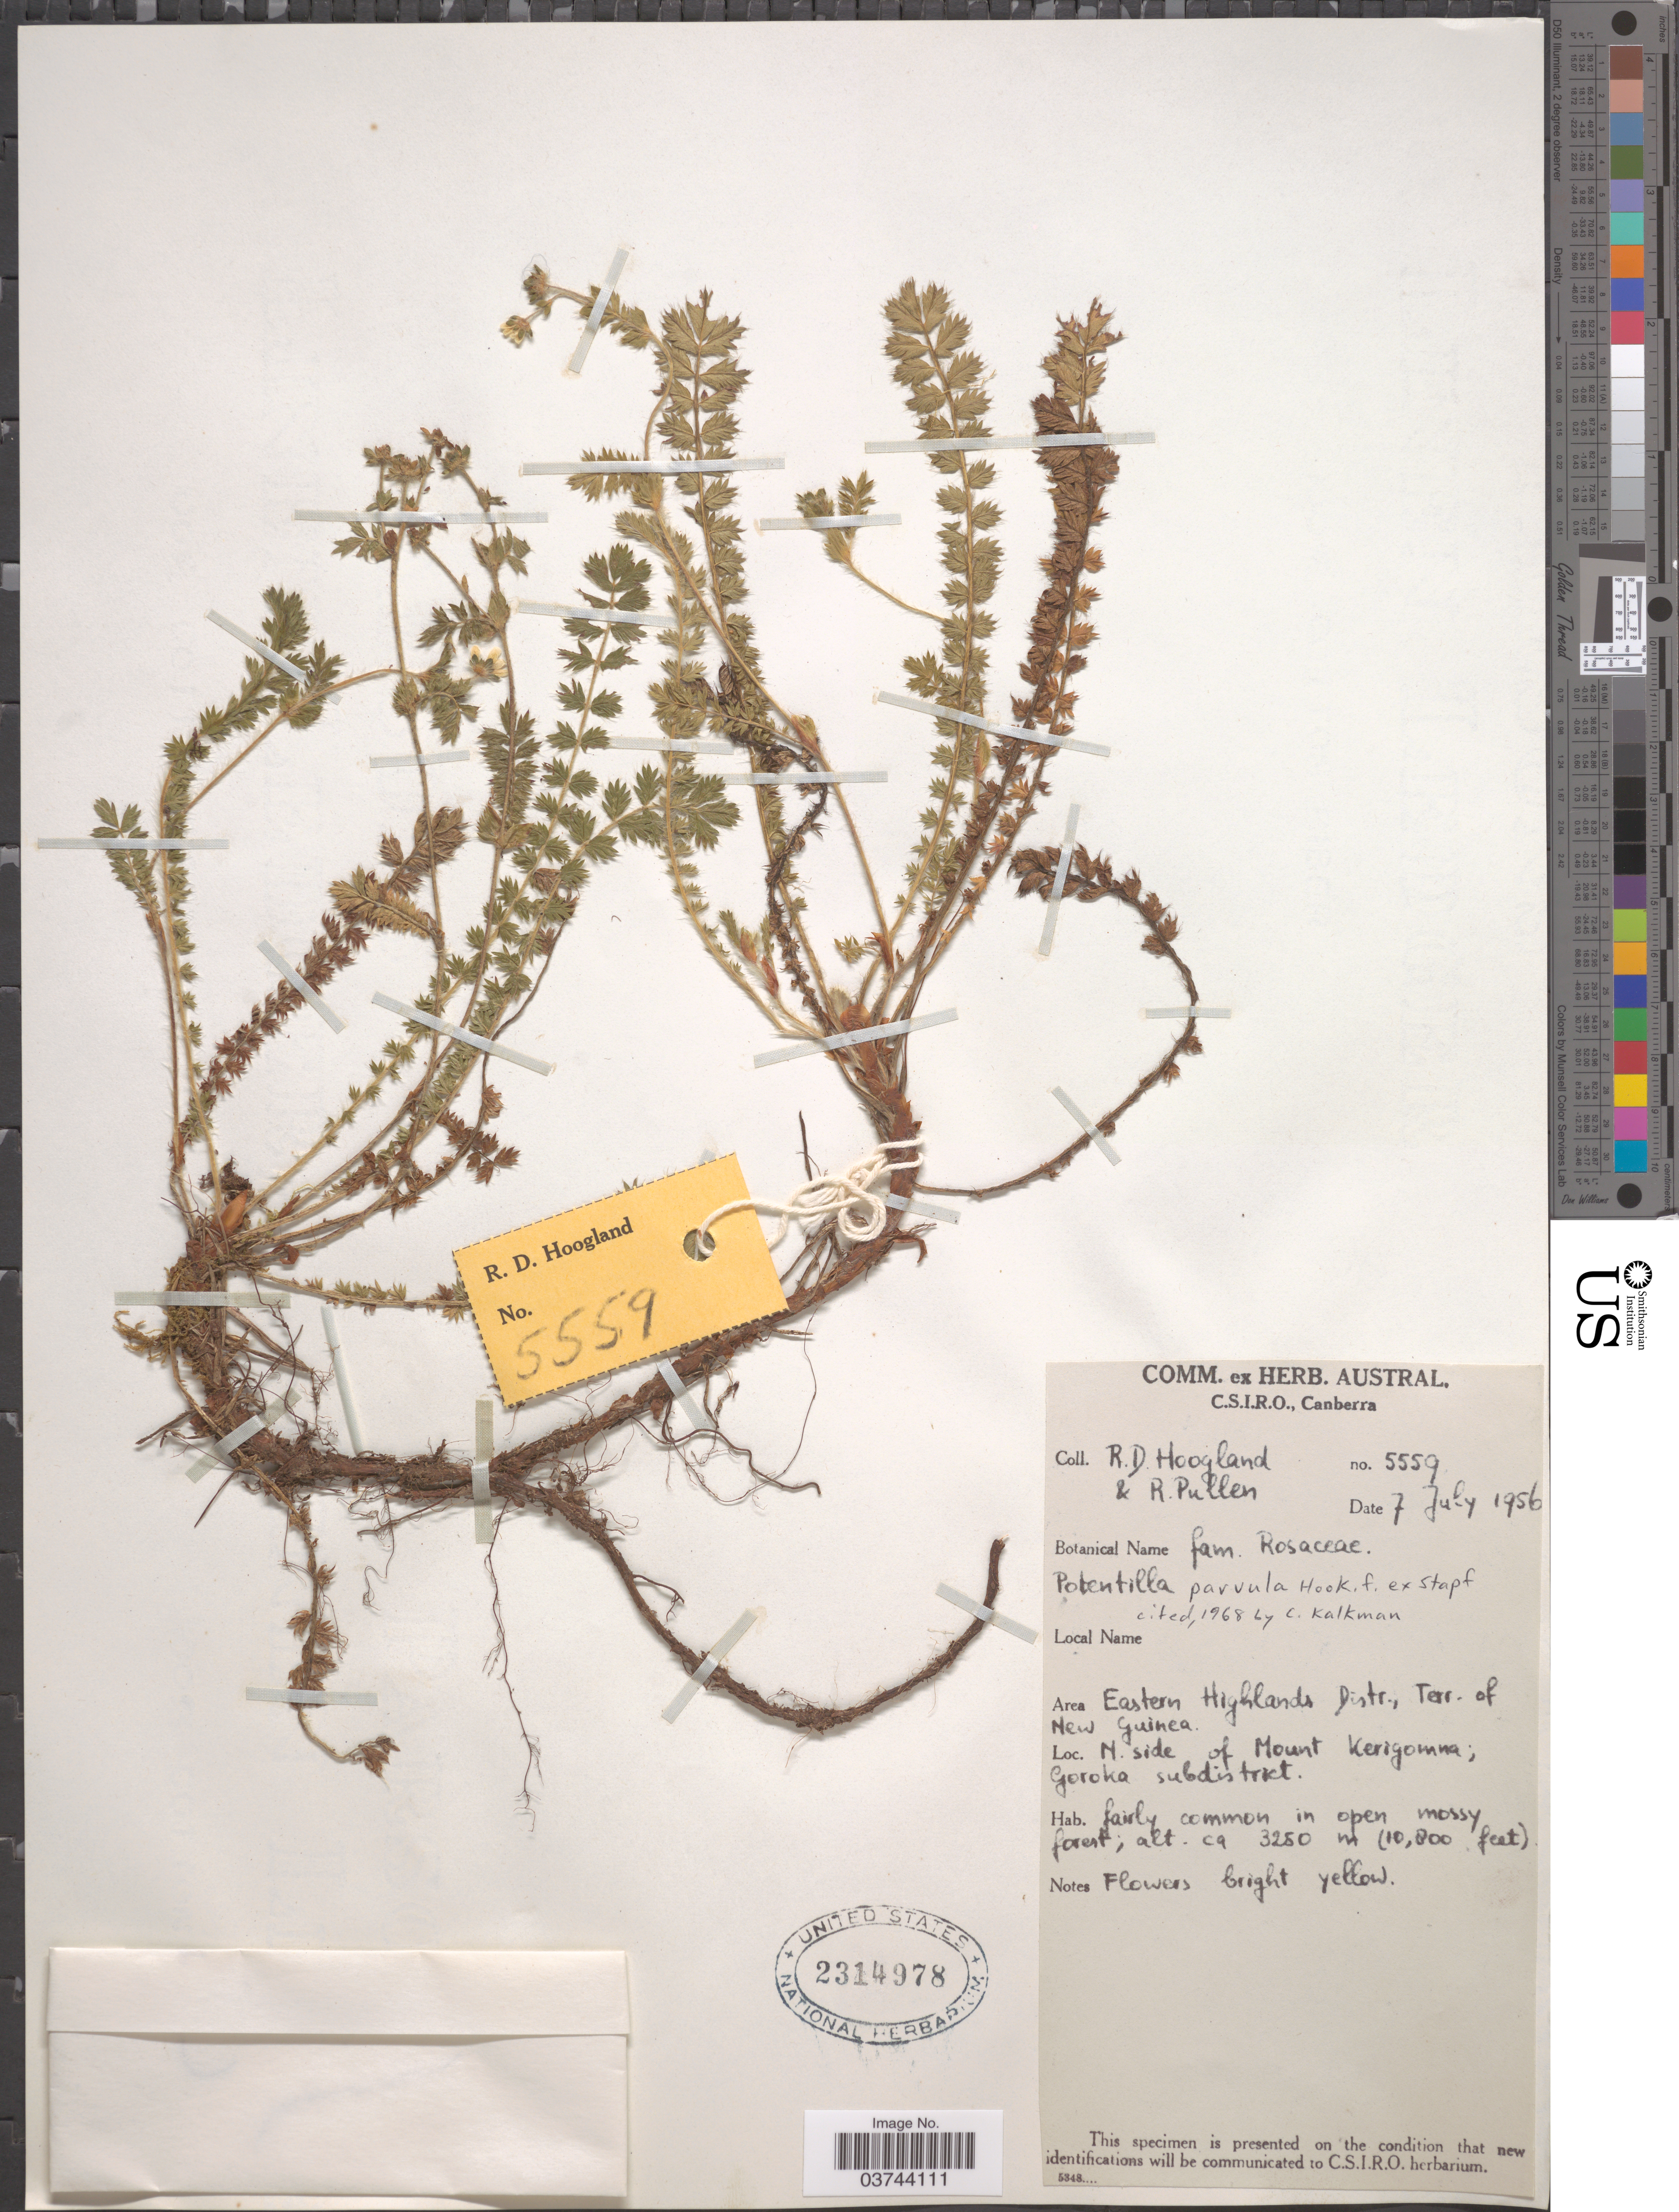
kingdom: Plantae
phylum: Tracheophyta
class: Magnoliopsida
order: Rosales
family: Rosaceae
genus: Potentilla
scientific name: Potentilla parvula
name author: Hook. f. ex Stapf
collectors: R. D. Hoogland & R. Pullen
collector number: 5559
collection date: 1956-07-07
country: Papua New Guinea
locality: Eastern Highlands Distr., Terr. of New Guinea. N. side of Mount Kerigomna; Goroka subdistrict.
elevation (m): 3250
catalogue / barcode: US 2314978